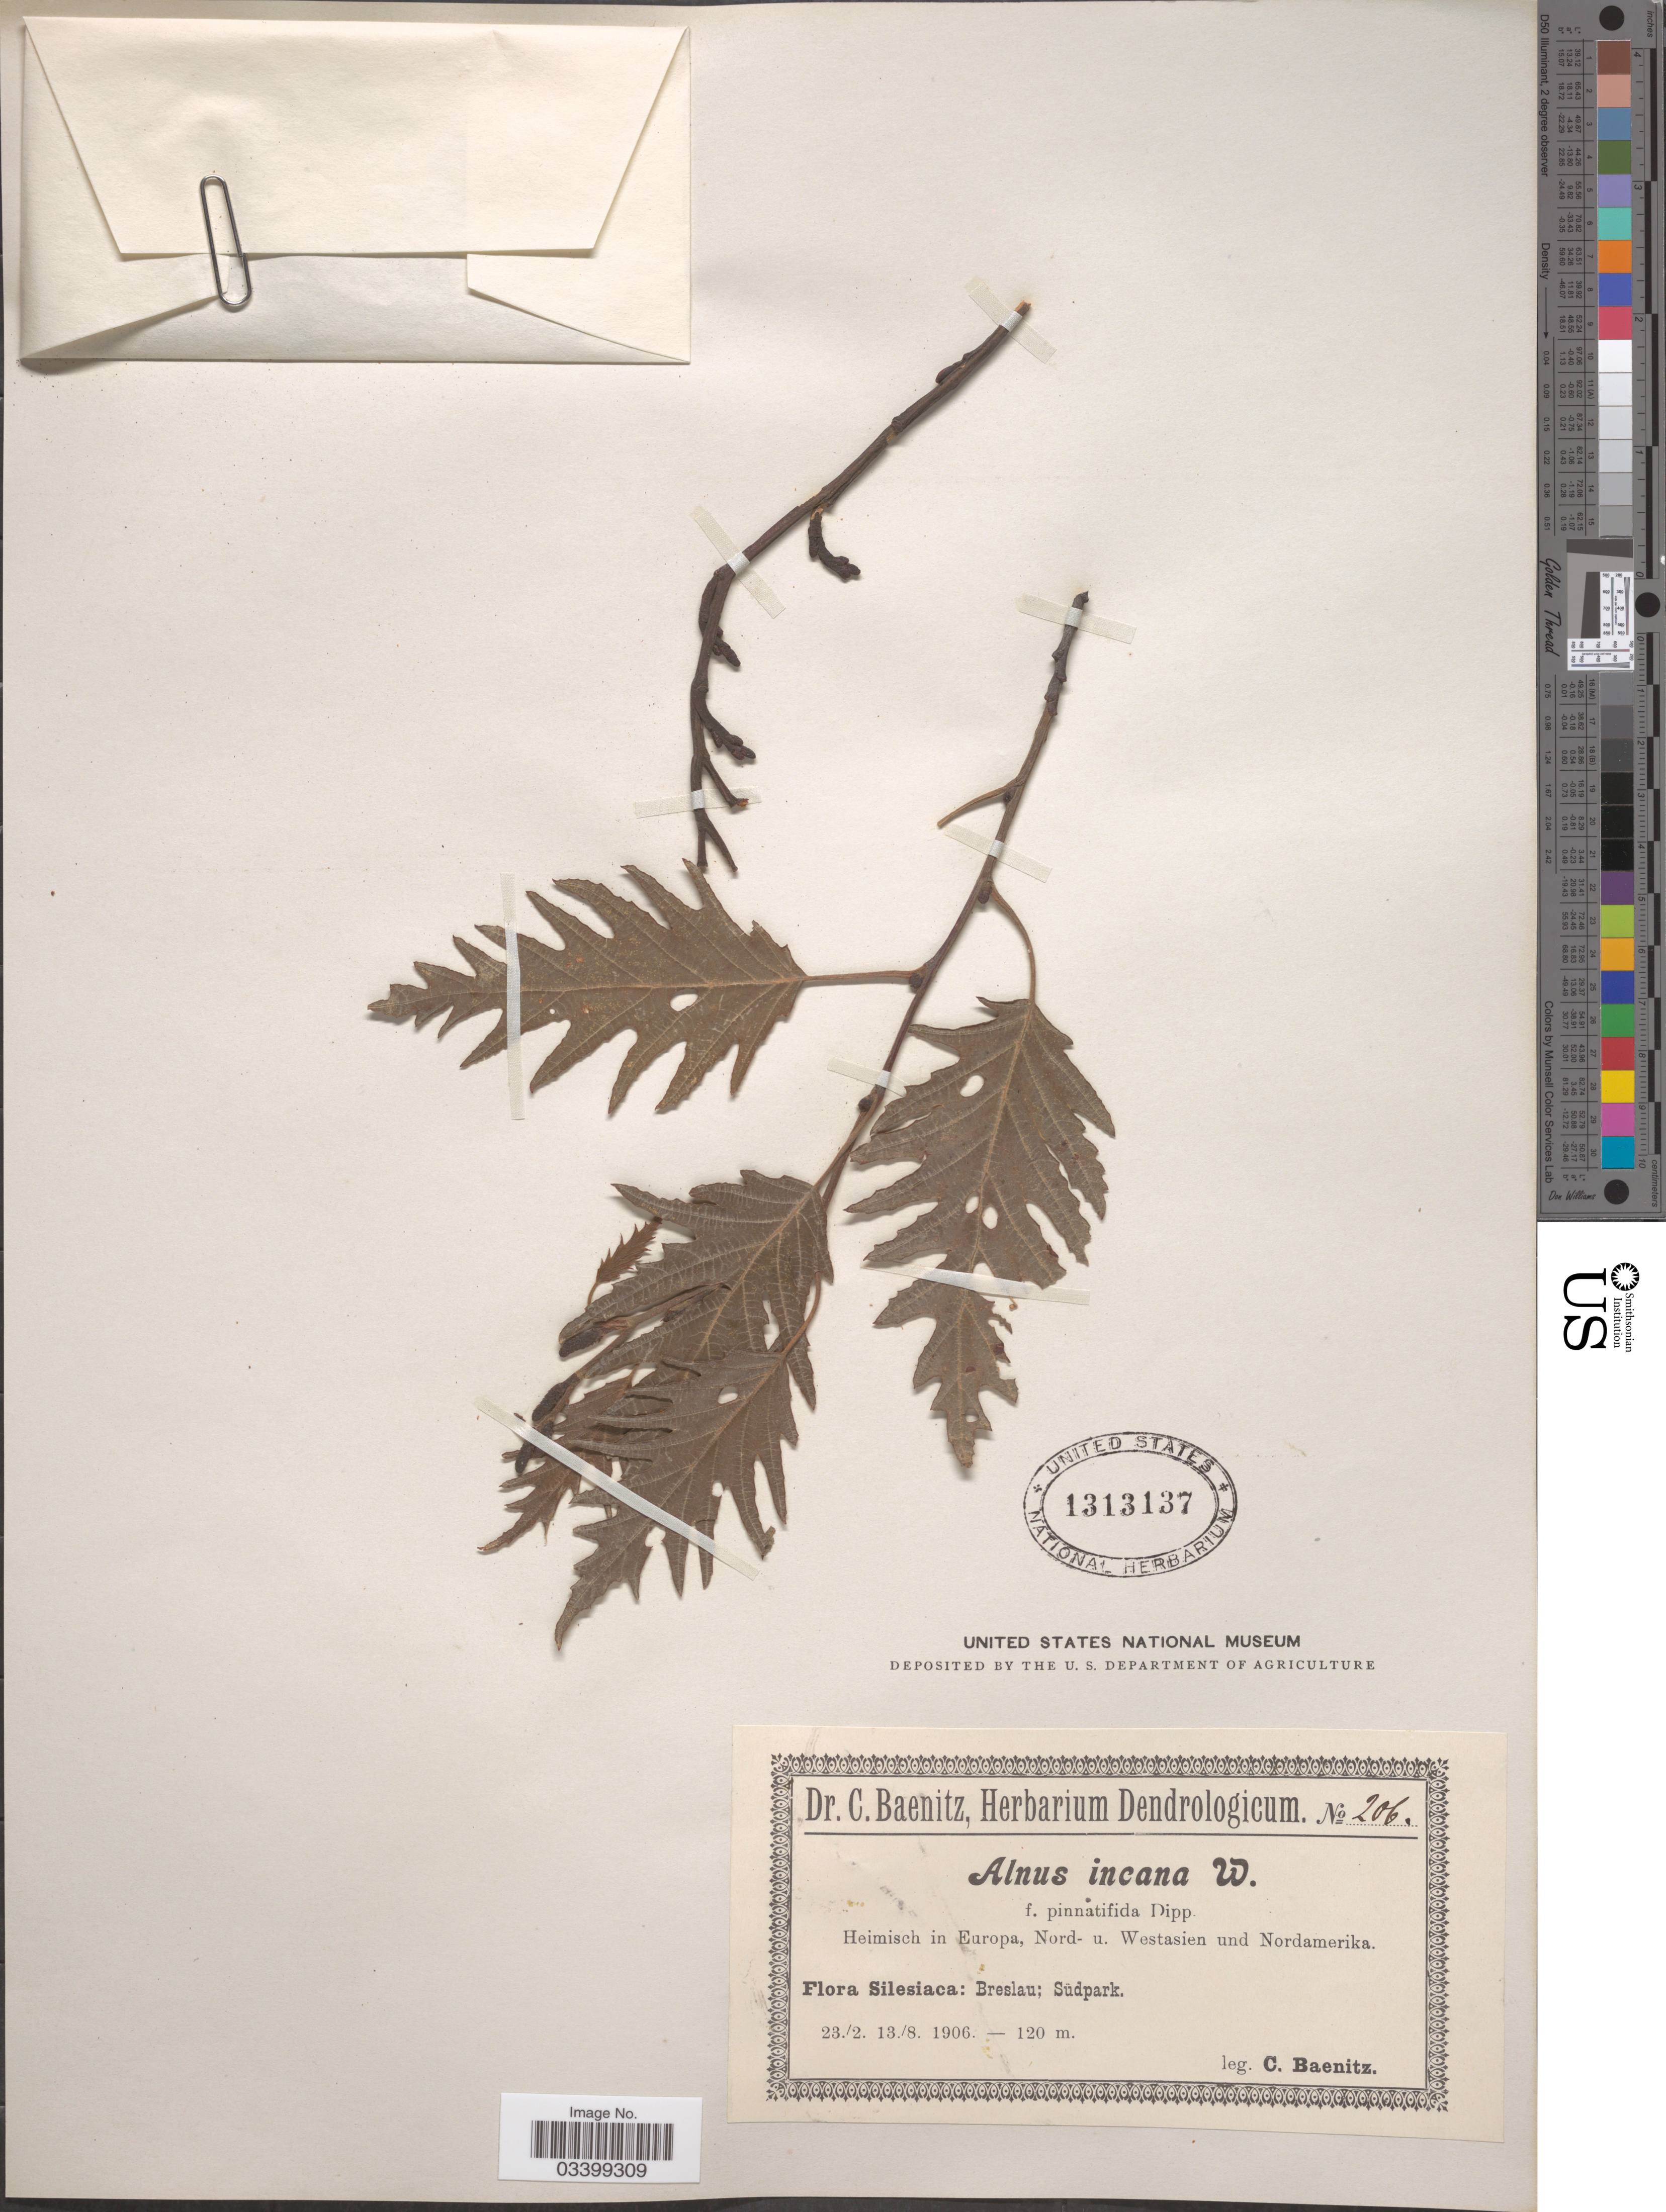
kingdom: Plantae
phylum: Tracheophyta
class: Magnoliopsida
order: Fagales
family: Betulaceae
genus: Alnus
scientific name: Alnus incana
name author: (L.) Moench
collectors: C. G. Baenitz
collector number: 206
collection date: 1906-02-23/1906-08-13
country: Poland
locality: Silesiaca: Breslau; Südpark.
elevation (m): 120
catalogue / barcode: US 1313137